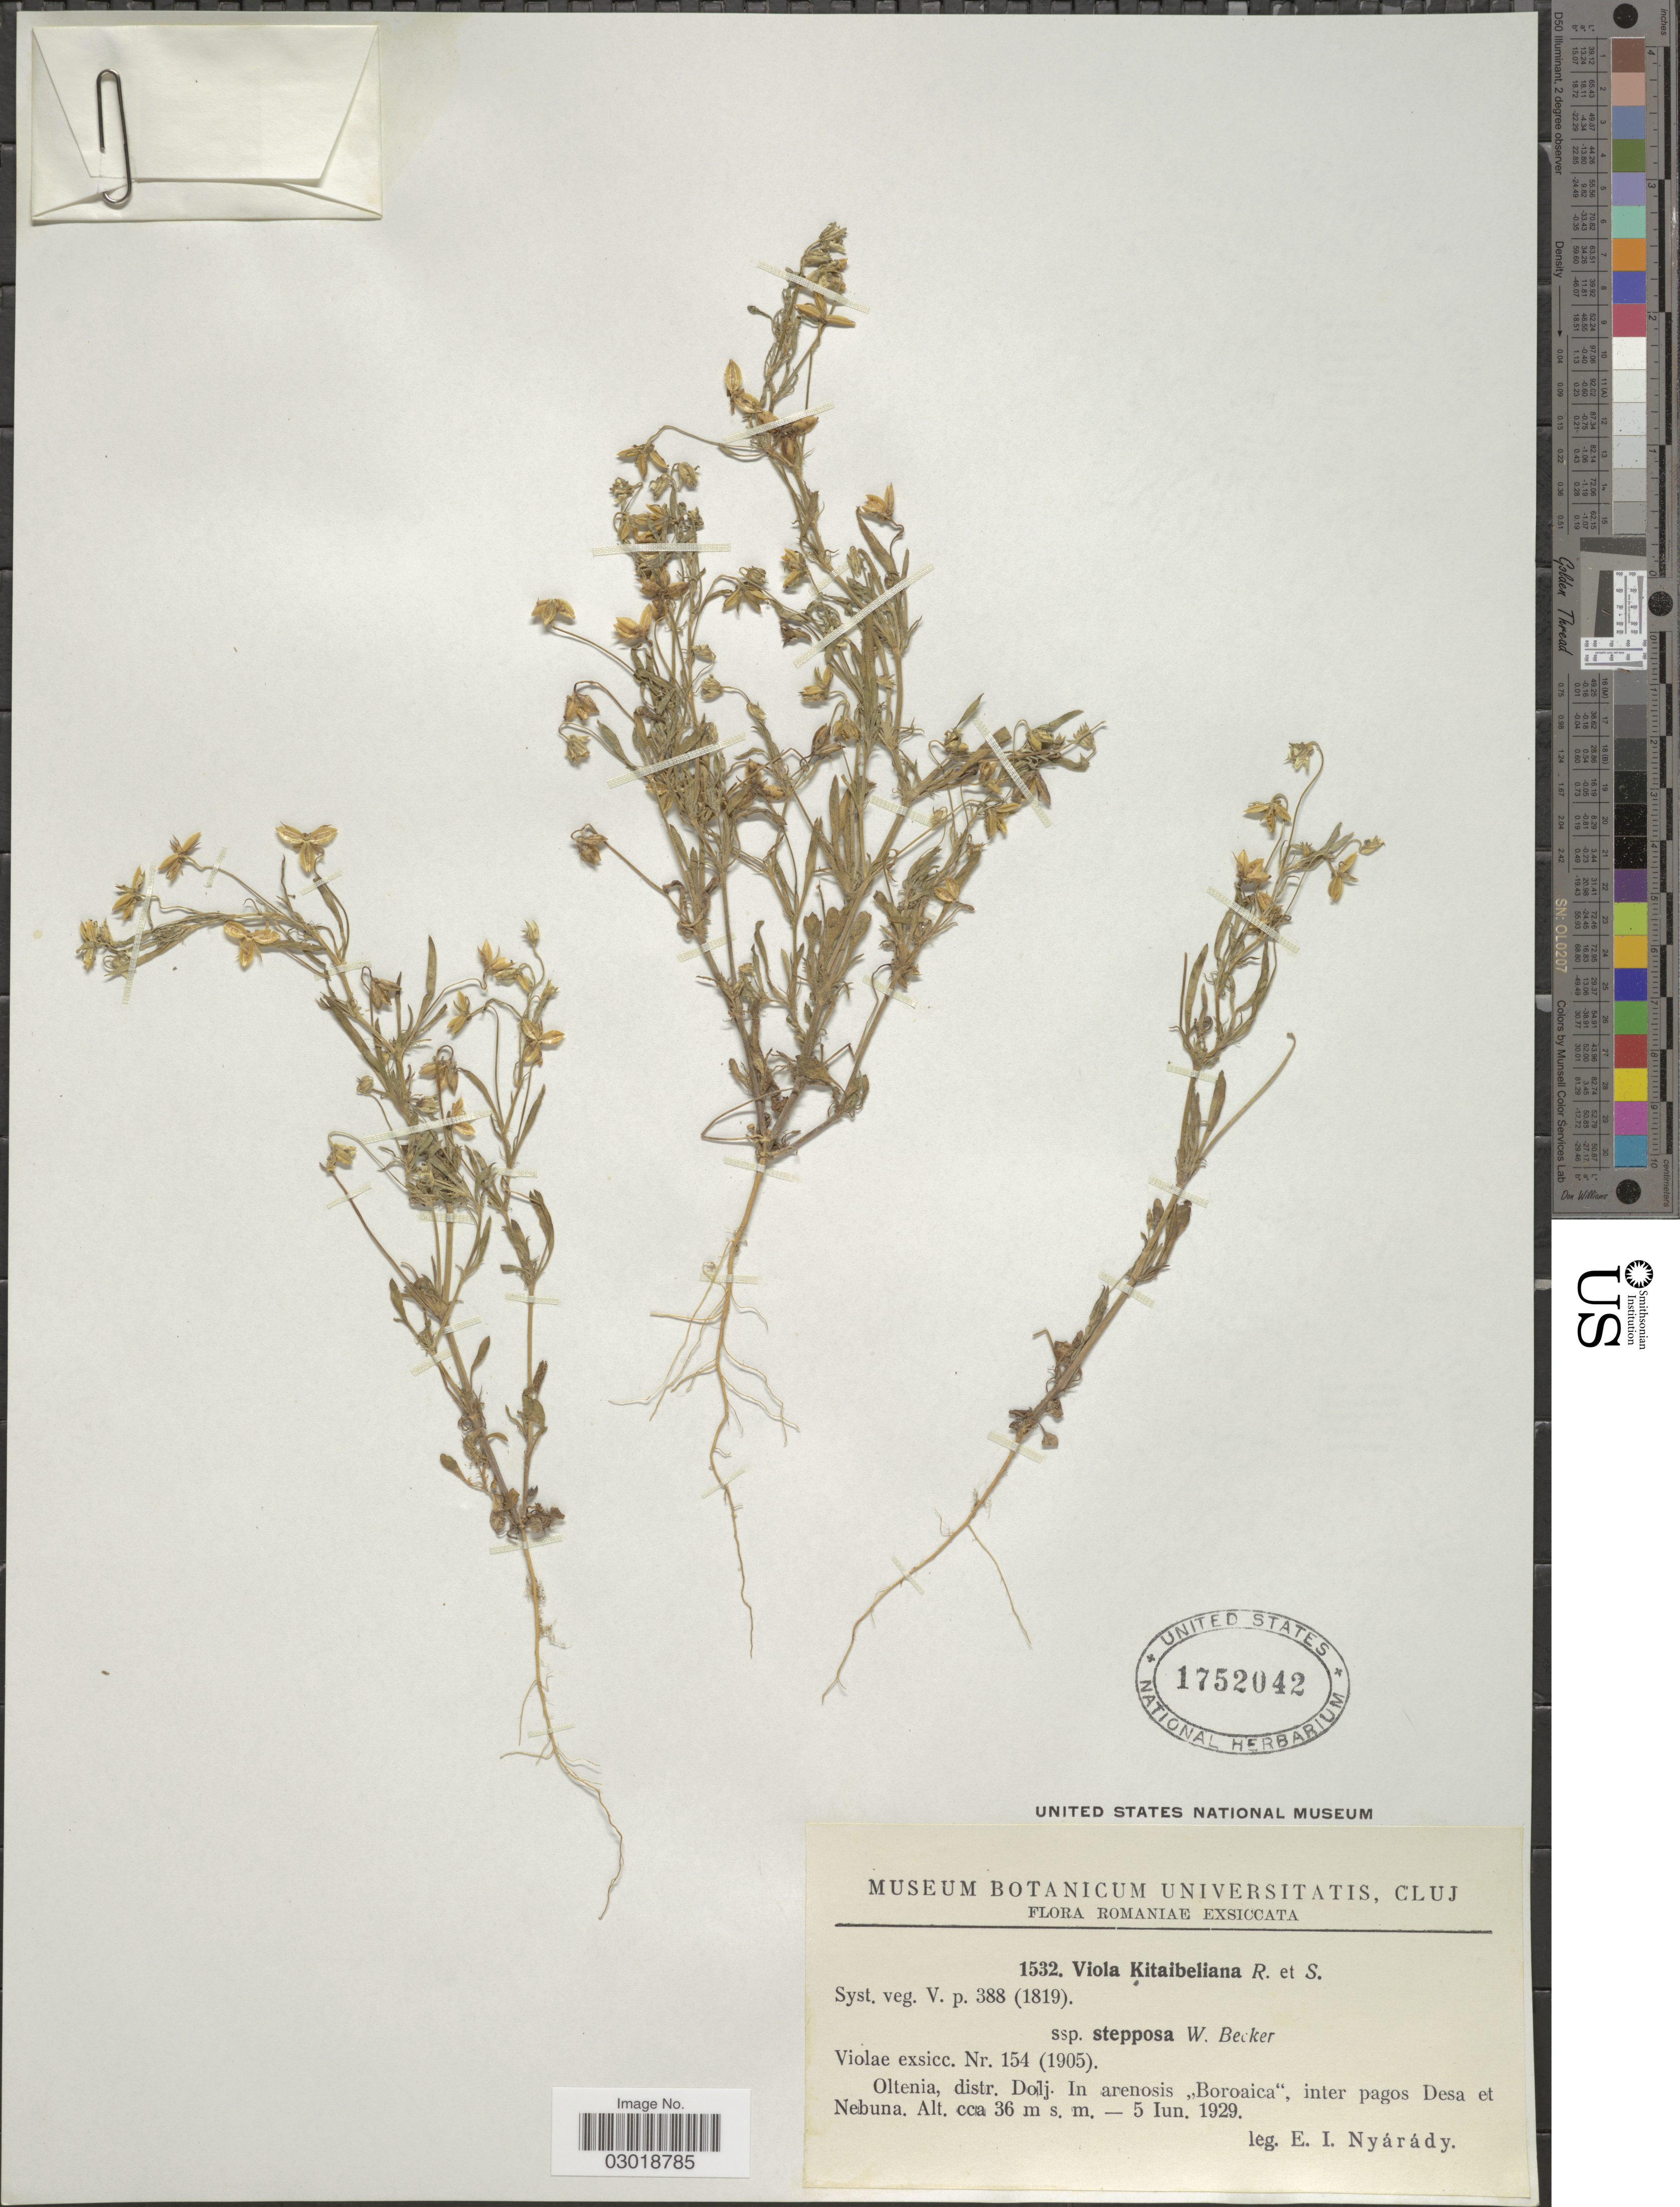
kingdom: Plantae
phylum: Tracheophyta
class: Magnoliopsida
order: Malpighiales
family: Violaceae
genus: Viola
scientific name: Viola kitaibeliana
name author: Schult.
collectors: E. Nyárády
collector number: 1532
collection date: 1929-06-05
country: Romania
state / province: Dolj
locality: Oltenia, distr. Dolj. In arenosis "Boroaica", inter pagos Desa et Nebuna.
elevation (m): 36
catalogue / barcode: US 1752042